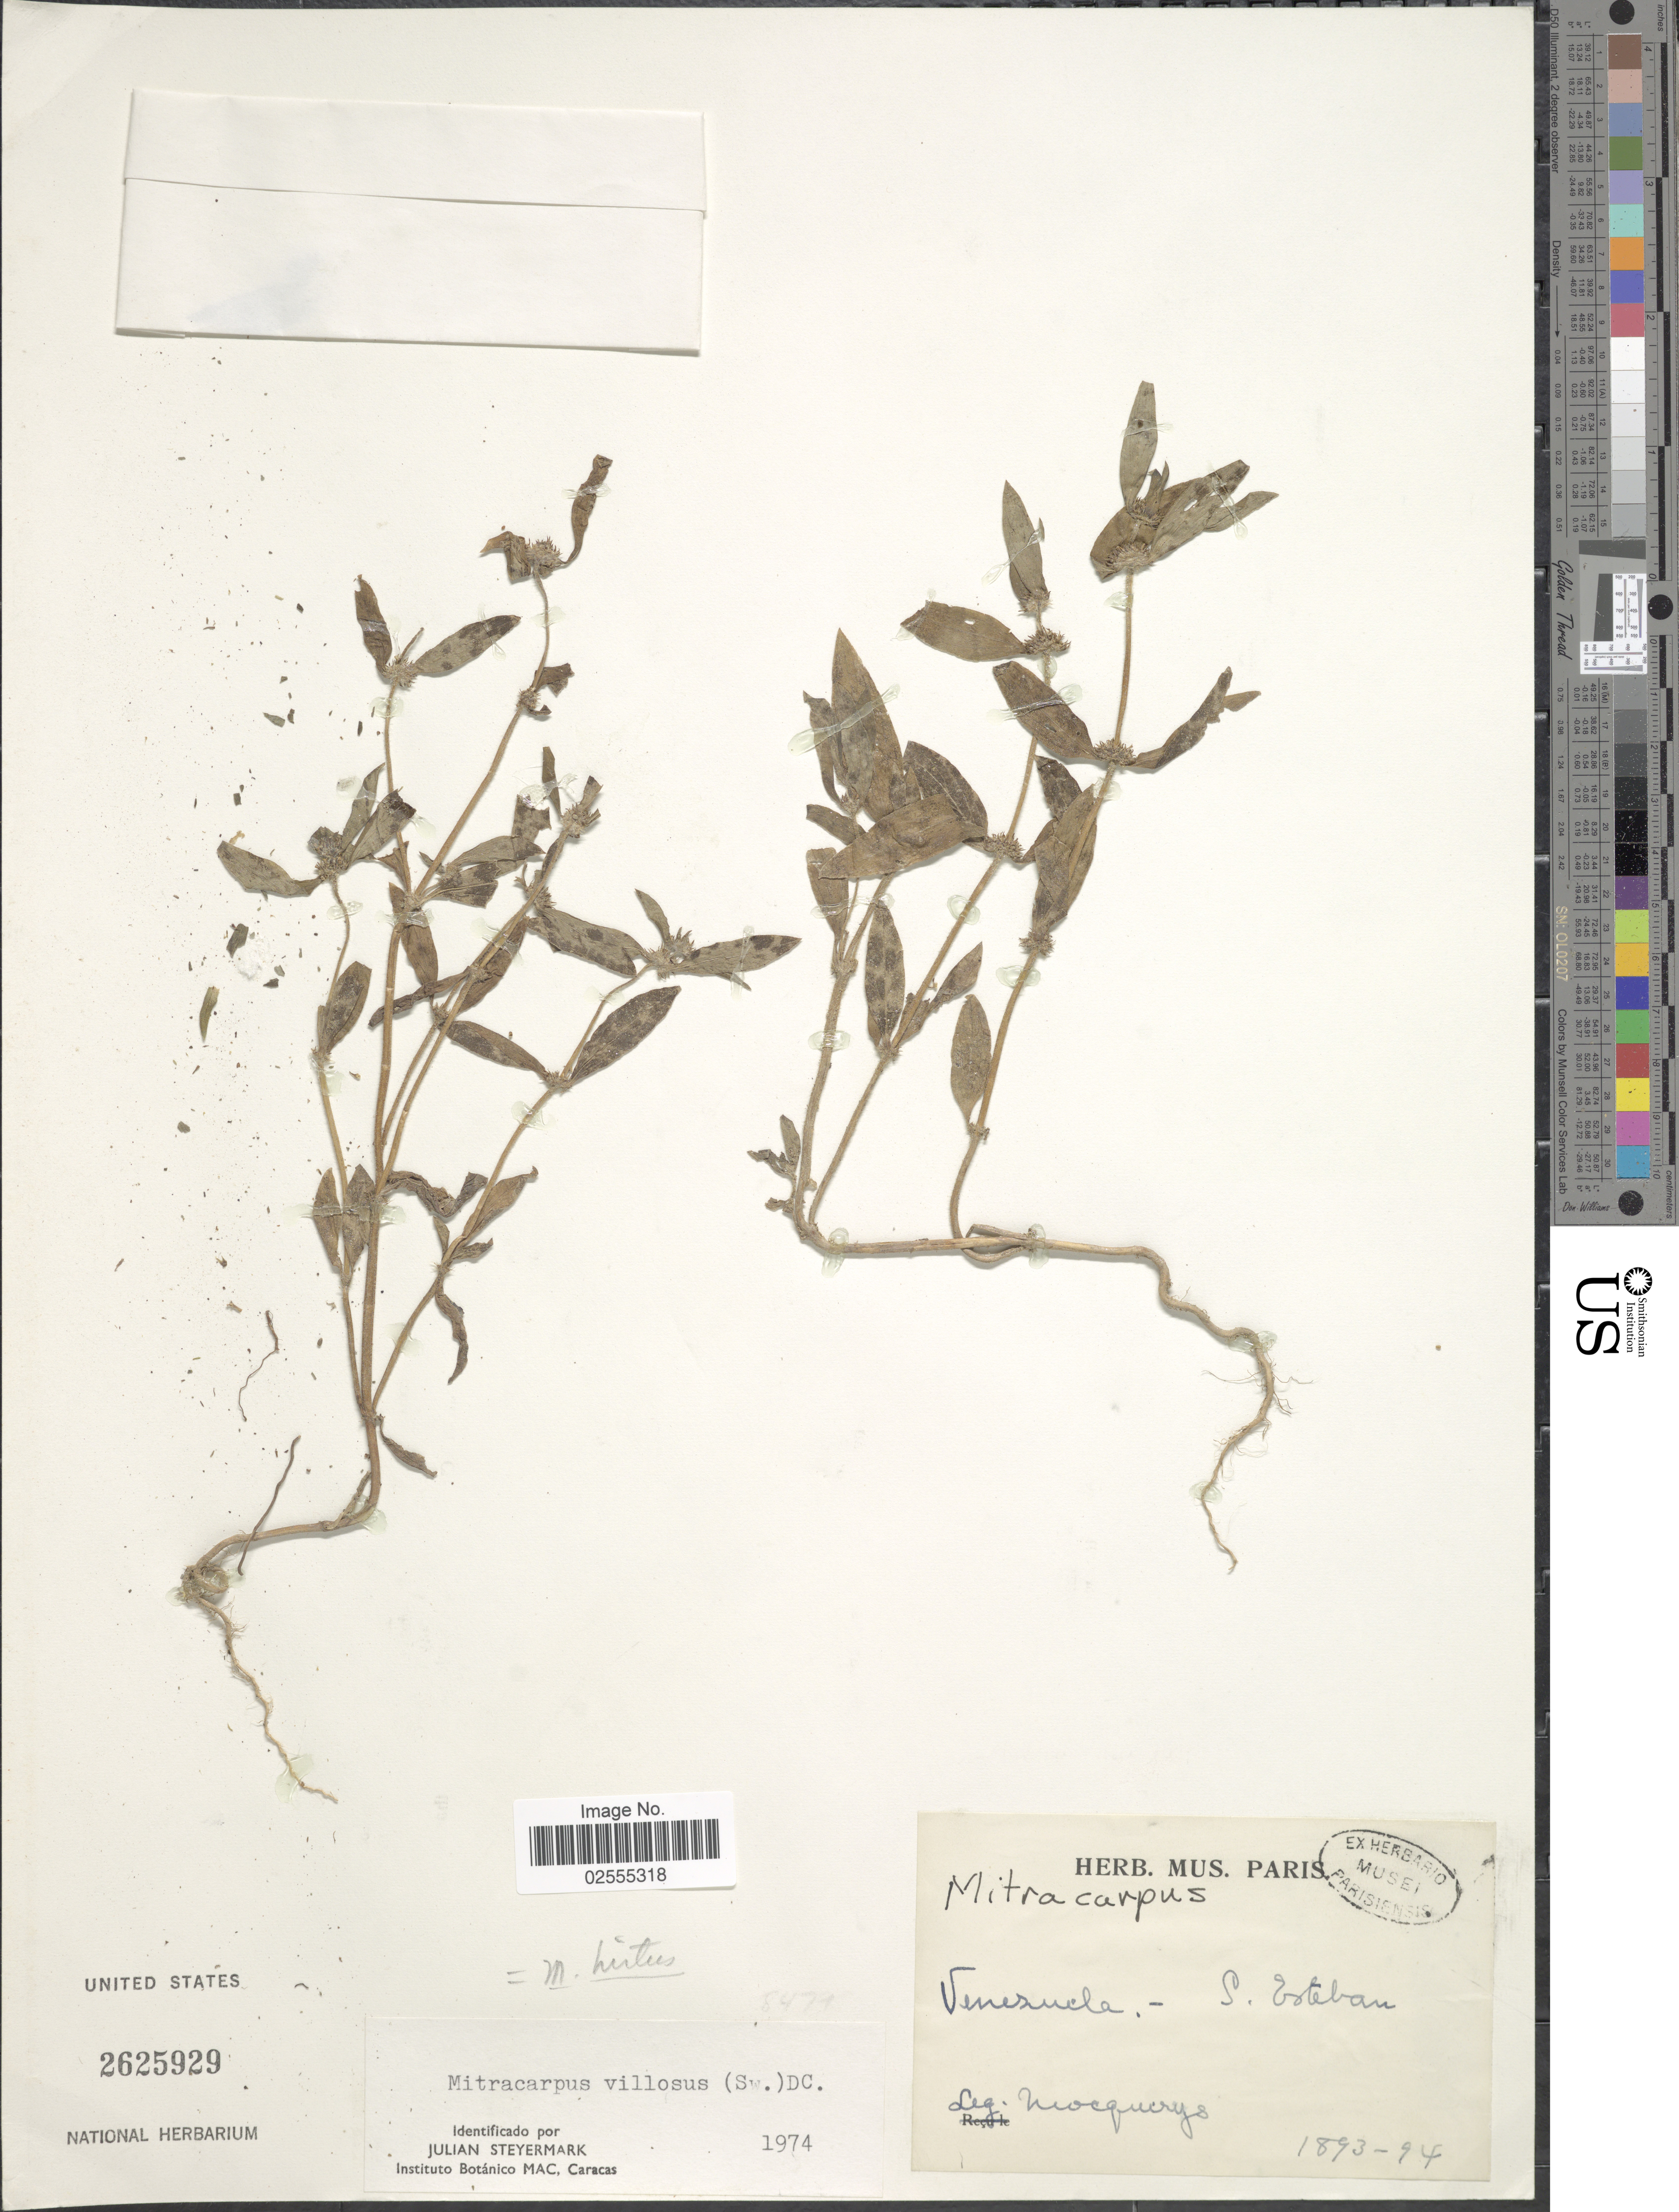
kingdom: Plantae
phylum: Tracheophyta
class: Magnoliopsida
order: Gentianales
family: Rubiaceae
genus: Mitracarpus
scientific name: Mitracarpus villosus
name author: (Sw.) DC.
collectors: A. Mocquerys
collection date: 1893/1894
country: Venezuela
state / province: Carabobo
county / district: Puerto Cabello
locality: San Esteban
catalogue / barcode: US 2625929